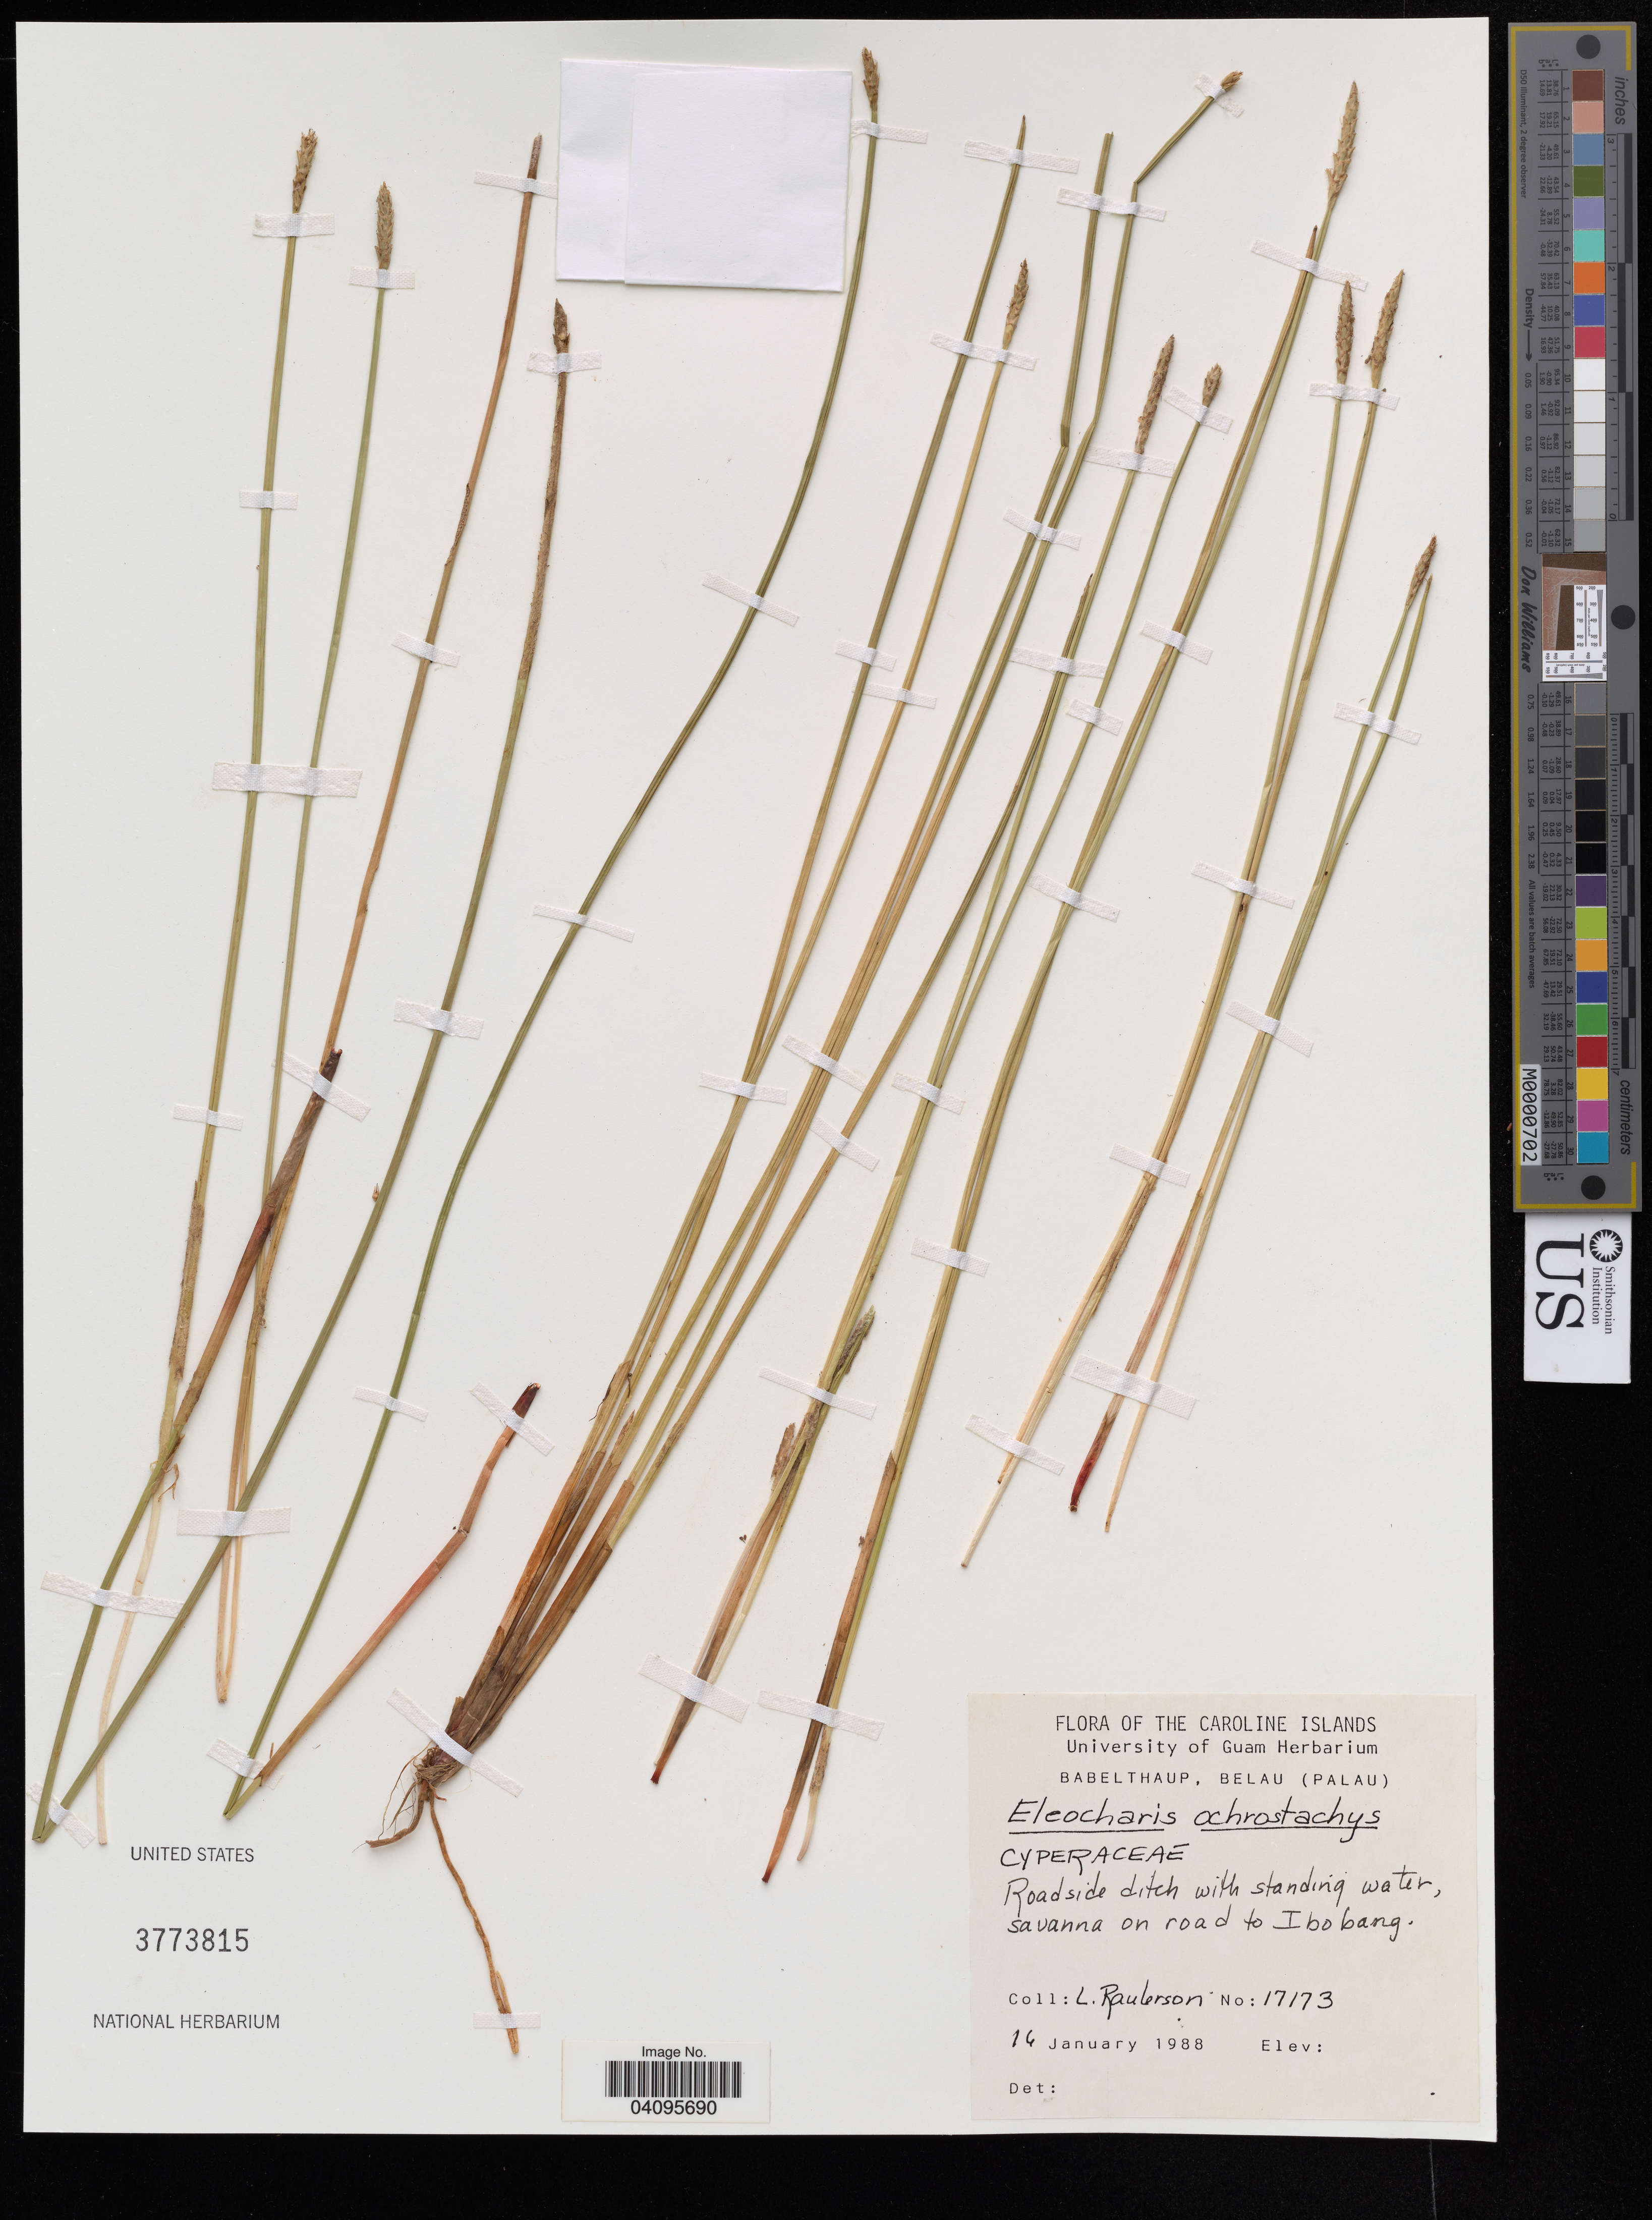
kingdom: Plantae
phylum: Tracheophyta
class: Liliopsida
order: Poales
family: Cyperaceae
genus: Eleocharis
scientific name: Eleocharis ochrostachys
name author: Steud.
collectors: L. Raulerson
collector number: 17173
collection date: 1988-01-16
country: Palau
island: Babeldaob [Babelthuap]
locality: The Caroline Islands. Babelthaup, (Palau). Roadside ditch in savanna along road to Ibobang.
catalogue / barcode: US 3773715